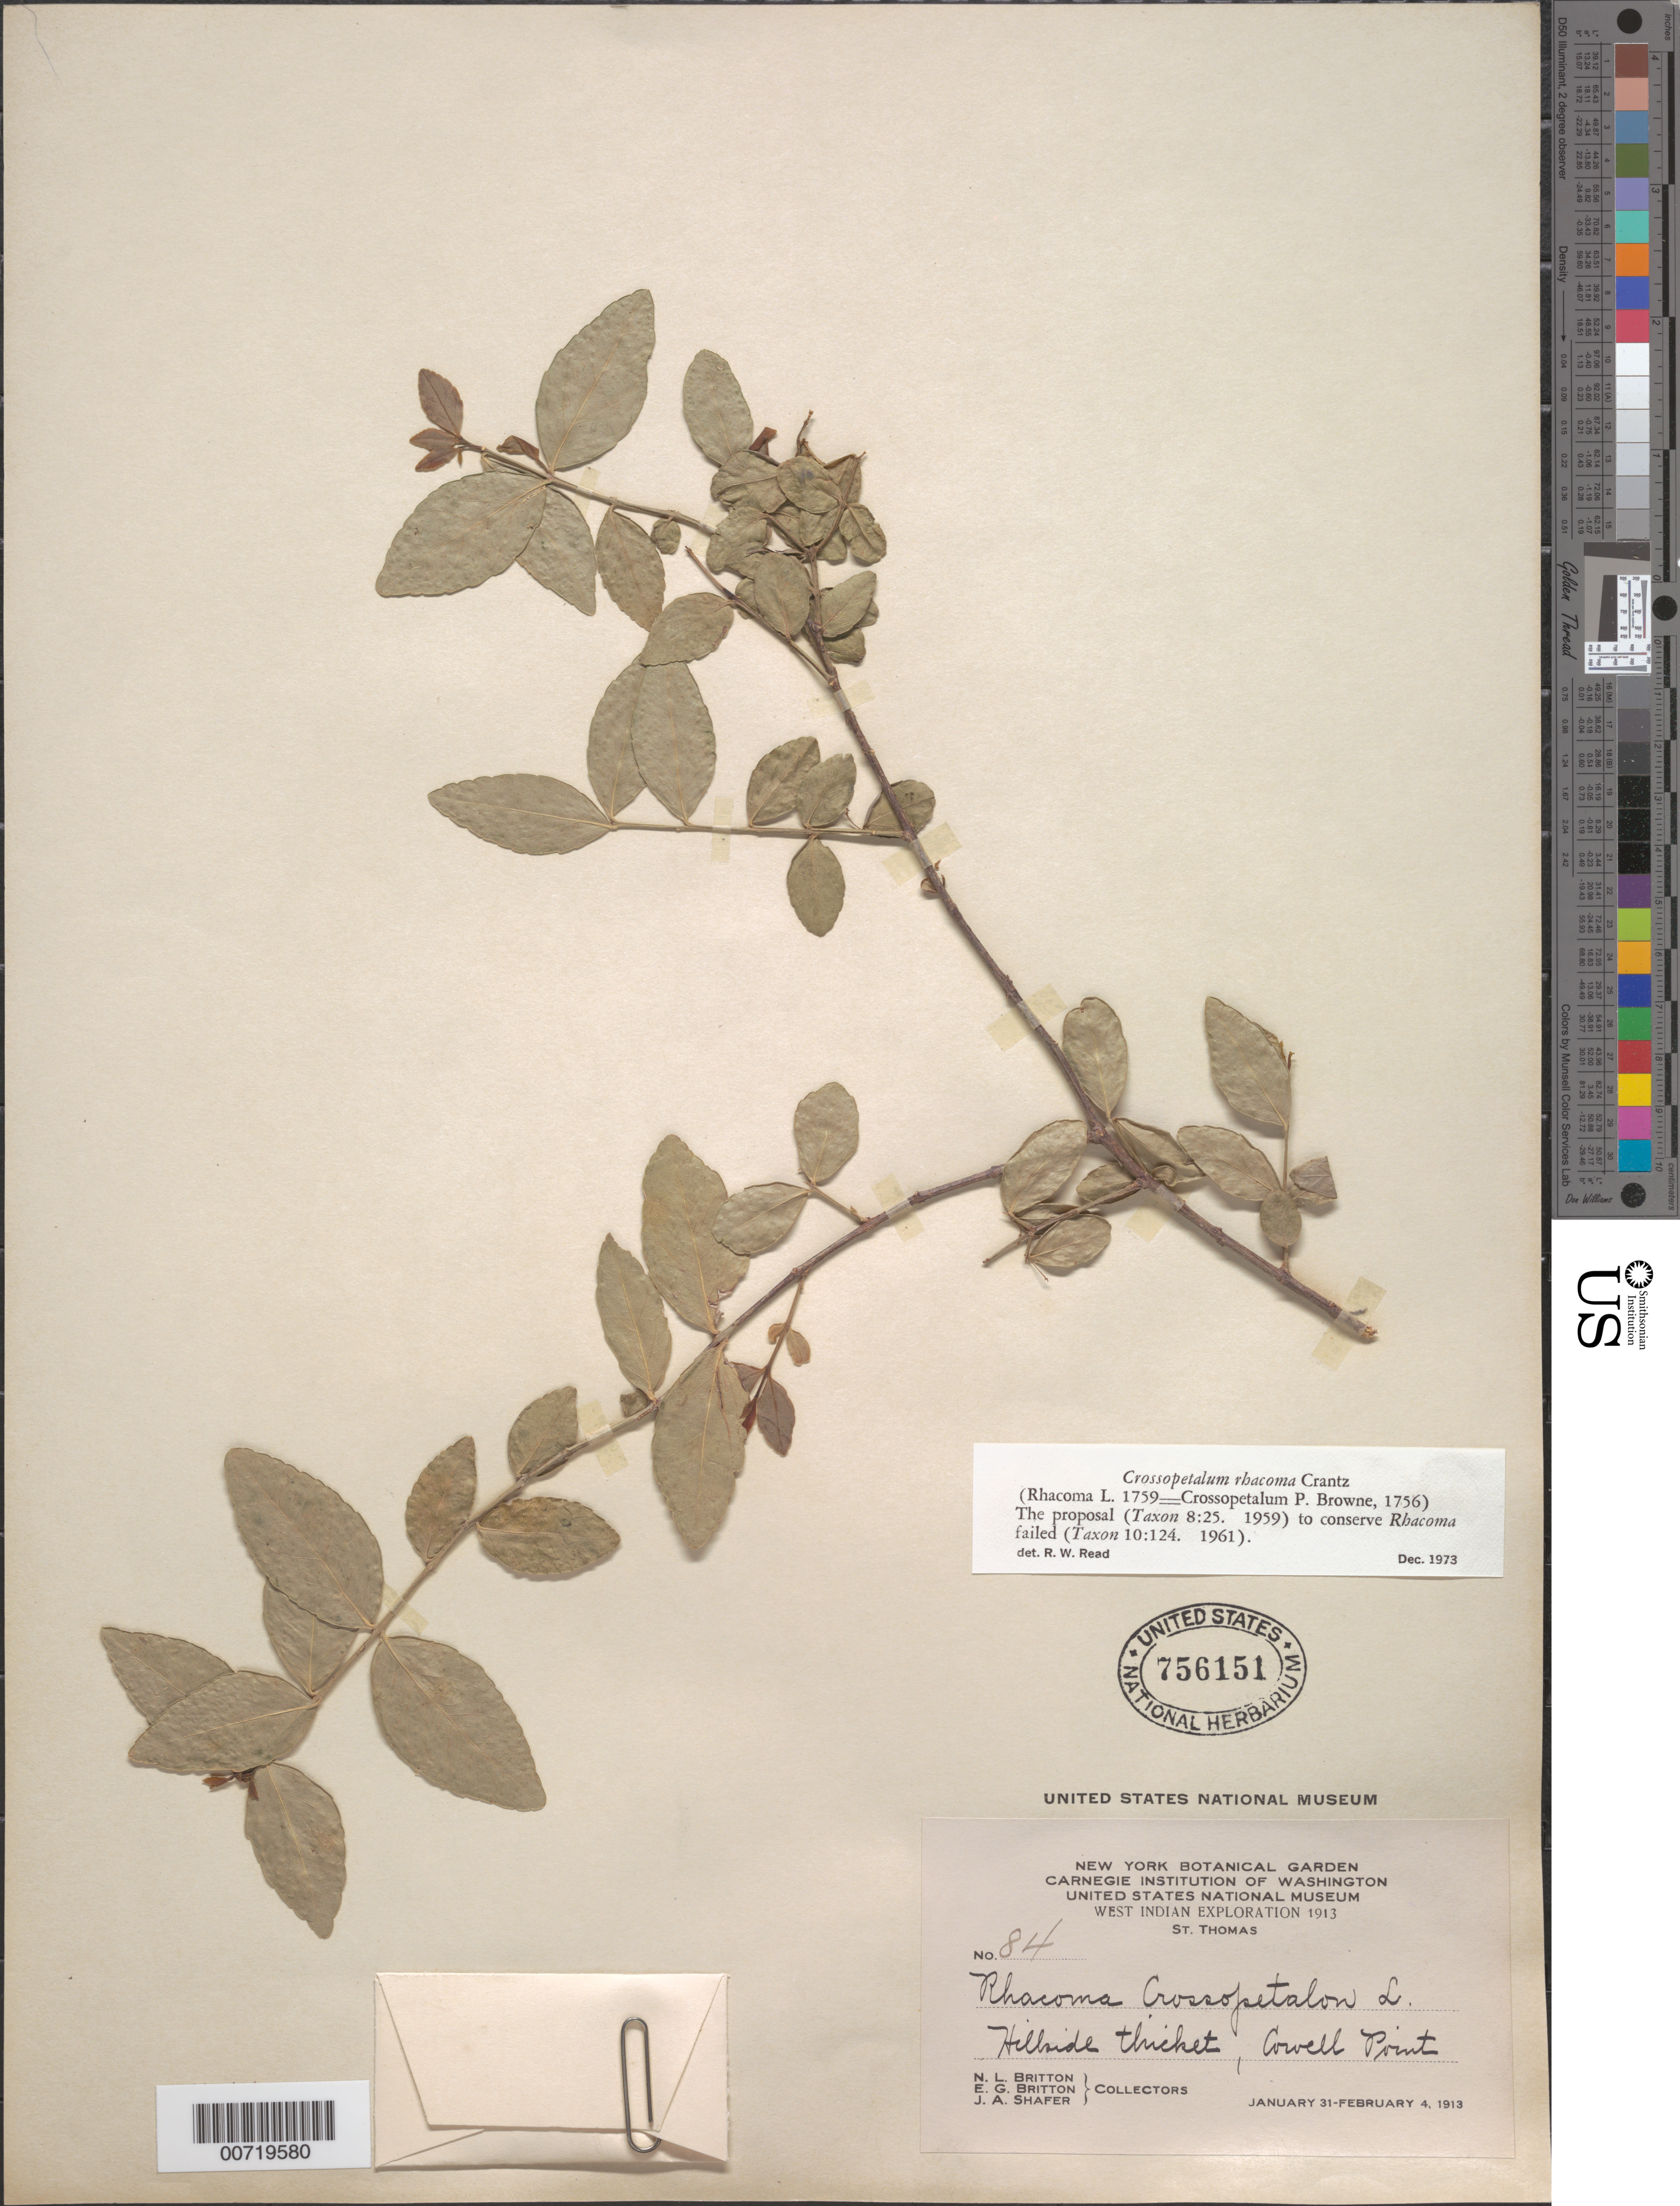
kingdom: Plantae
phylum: Tracheophyta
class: Magnoliopsida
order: Celastrales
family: Celastraceae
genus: Crossopetalum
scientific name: Crossopetalum rhacoma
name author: Crantz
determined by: Read, Robert W., (US), NMNH (UNITED STATES)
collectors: N. Britton, E. G. Britton & J. A. Shafer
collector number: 84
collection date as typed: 31 Jan 1913 to 04 Feb 1913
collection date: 1913-01-31/1913-02-04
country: U.S. Virgin Islands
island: St. Thomas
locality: Cowell Point.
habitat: Hillside thicket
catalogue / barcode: US 756151